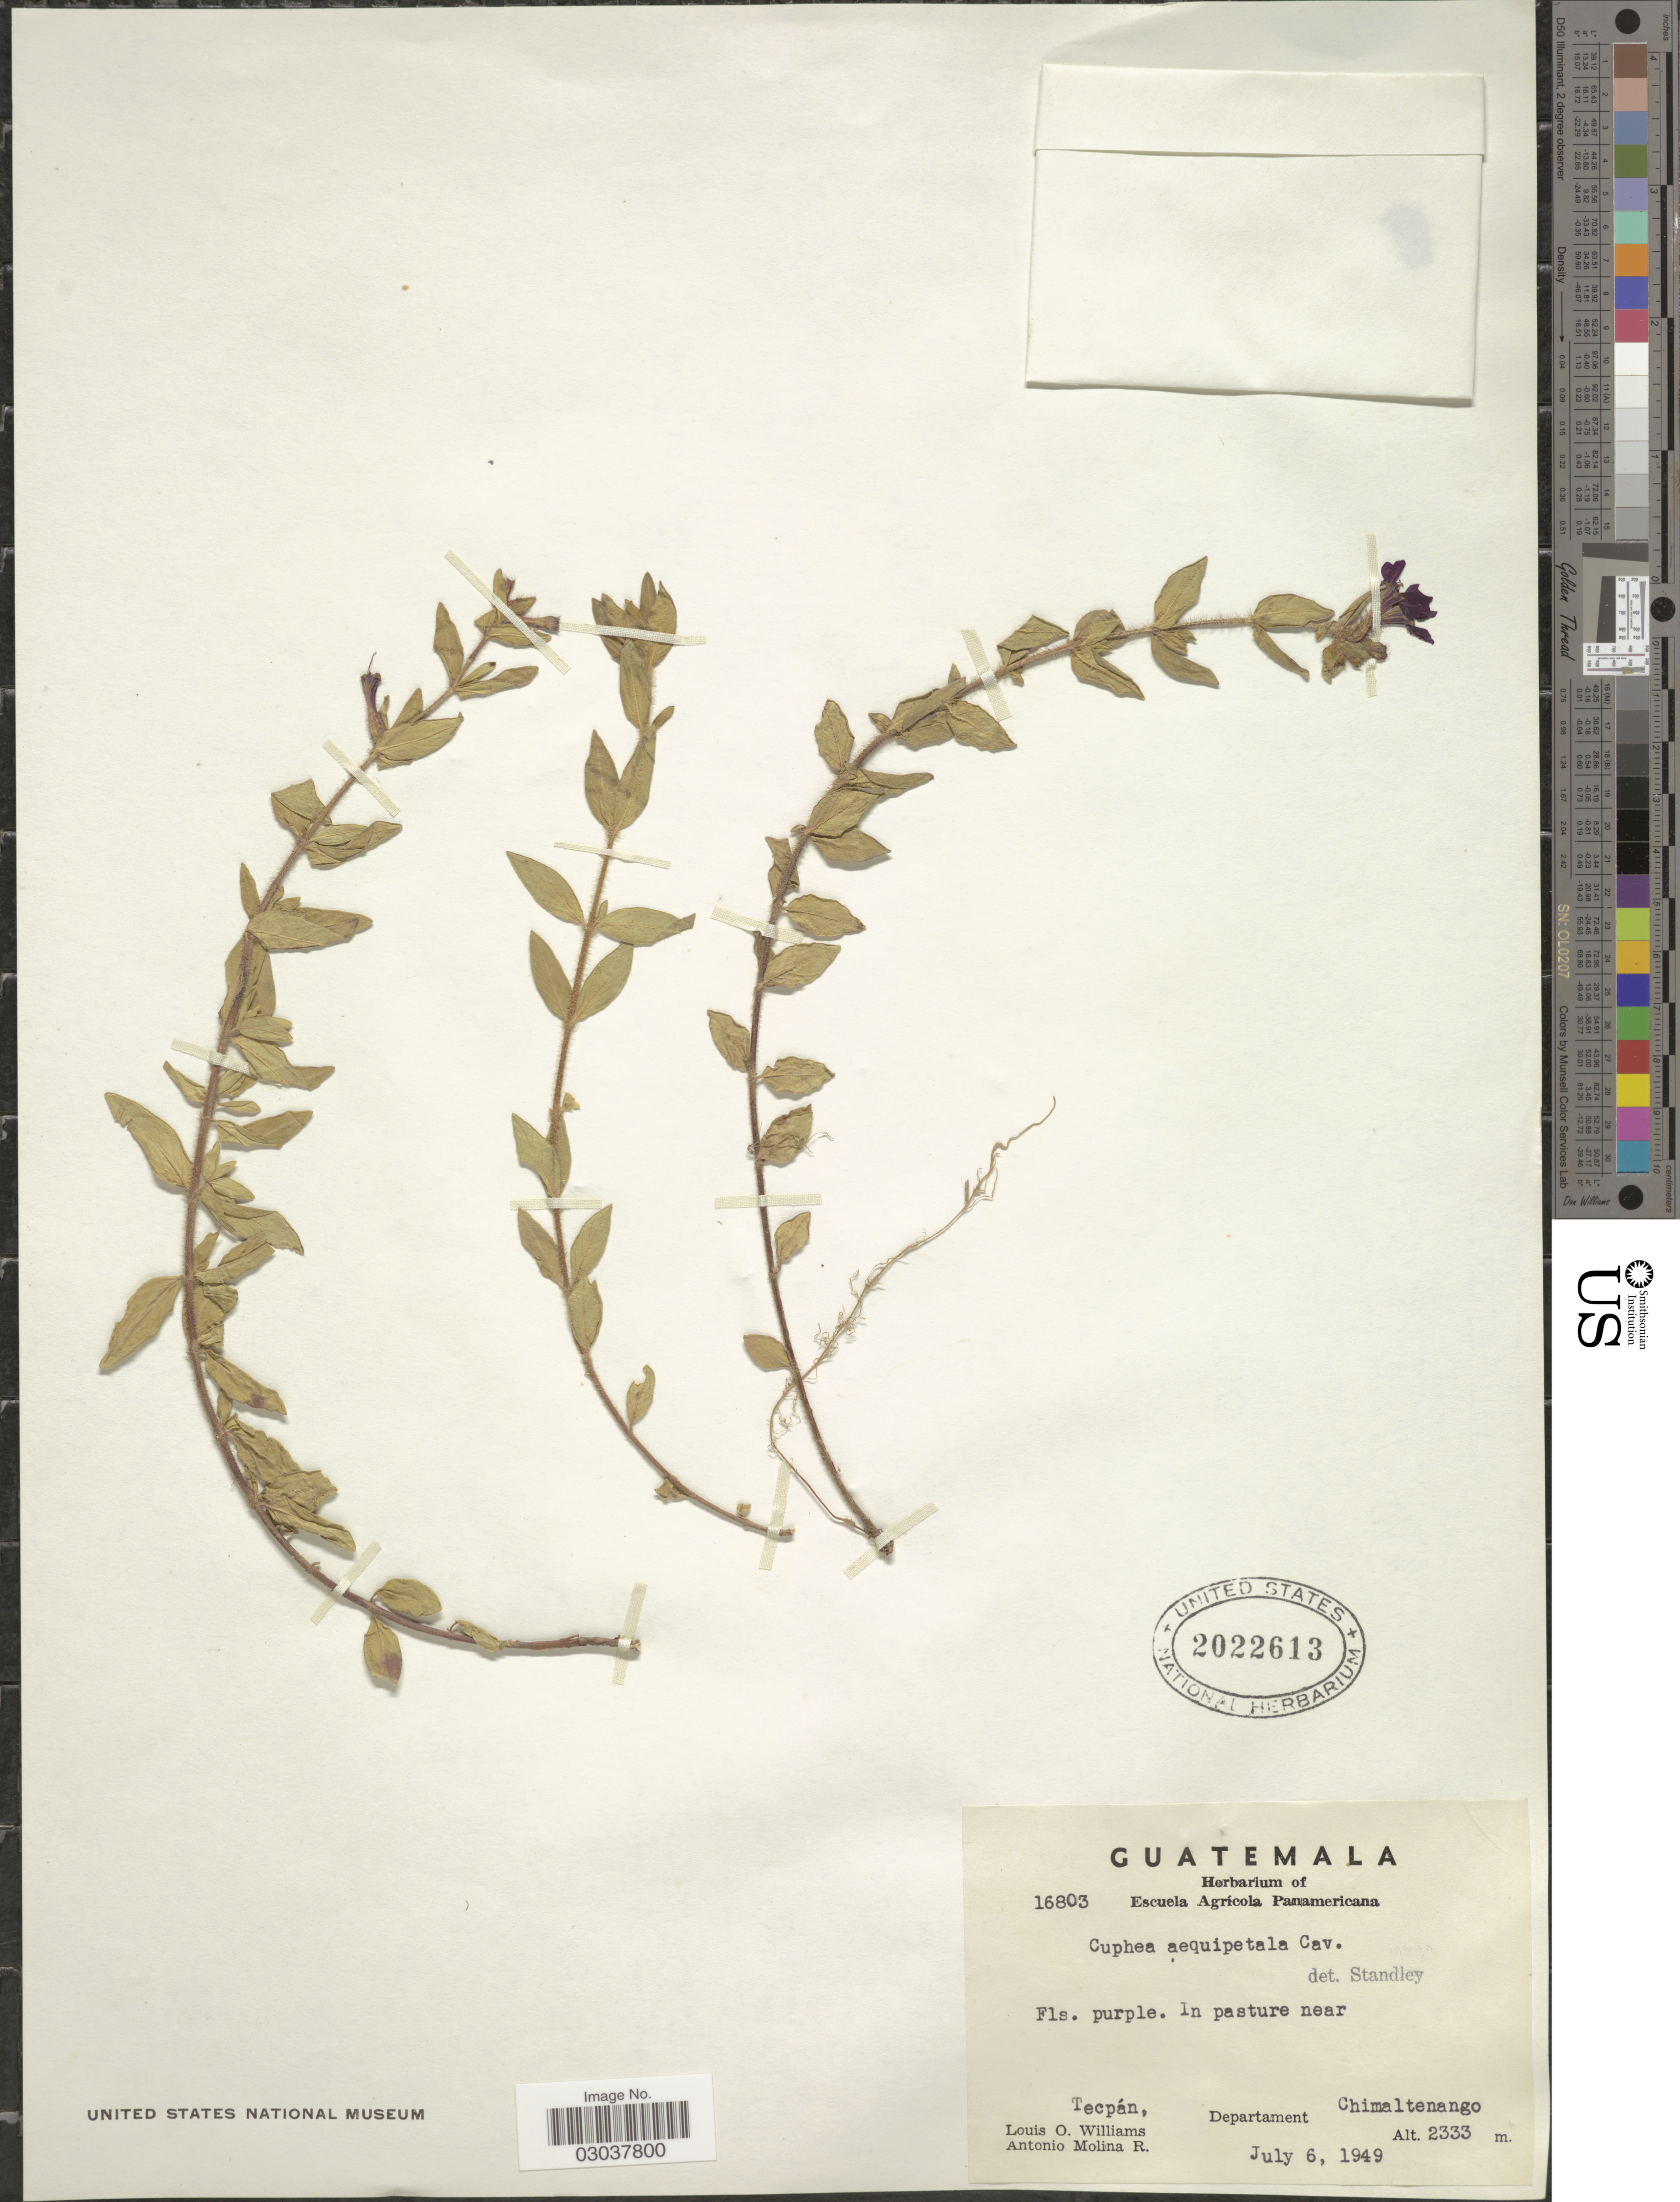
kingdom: Plantae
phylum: Tracheophyta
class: Magnoliopsida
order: Myrtales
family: Lythraceae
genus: Cuphea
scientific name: Cuphea aequipetala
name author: Cav.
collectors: L. O. Williams & A. Molina R.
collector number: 16803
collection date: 1949-07-06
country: Guatemala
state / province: Chimaltenango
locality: In pasture near Tecpán, Department Chimaltenango.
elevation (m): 2333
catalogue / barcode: US 2022613